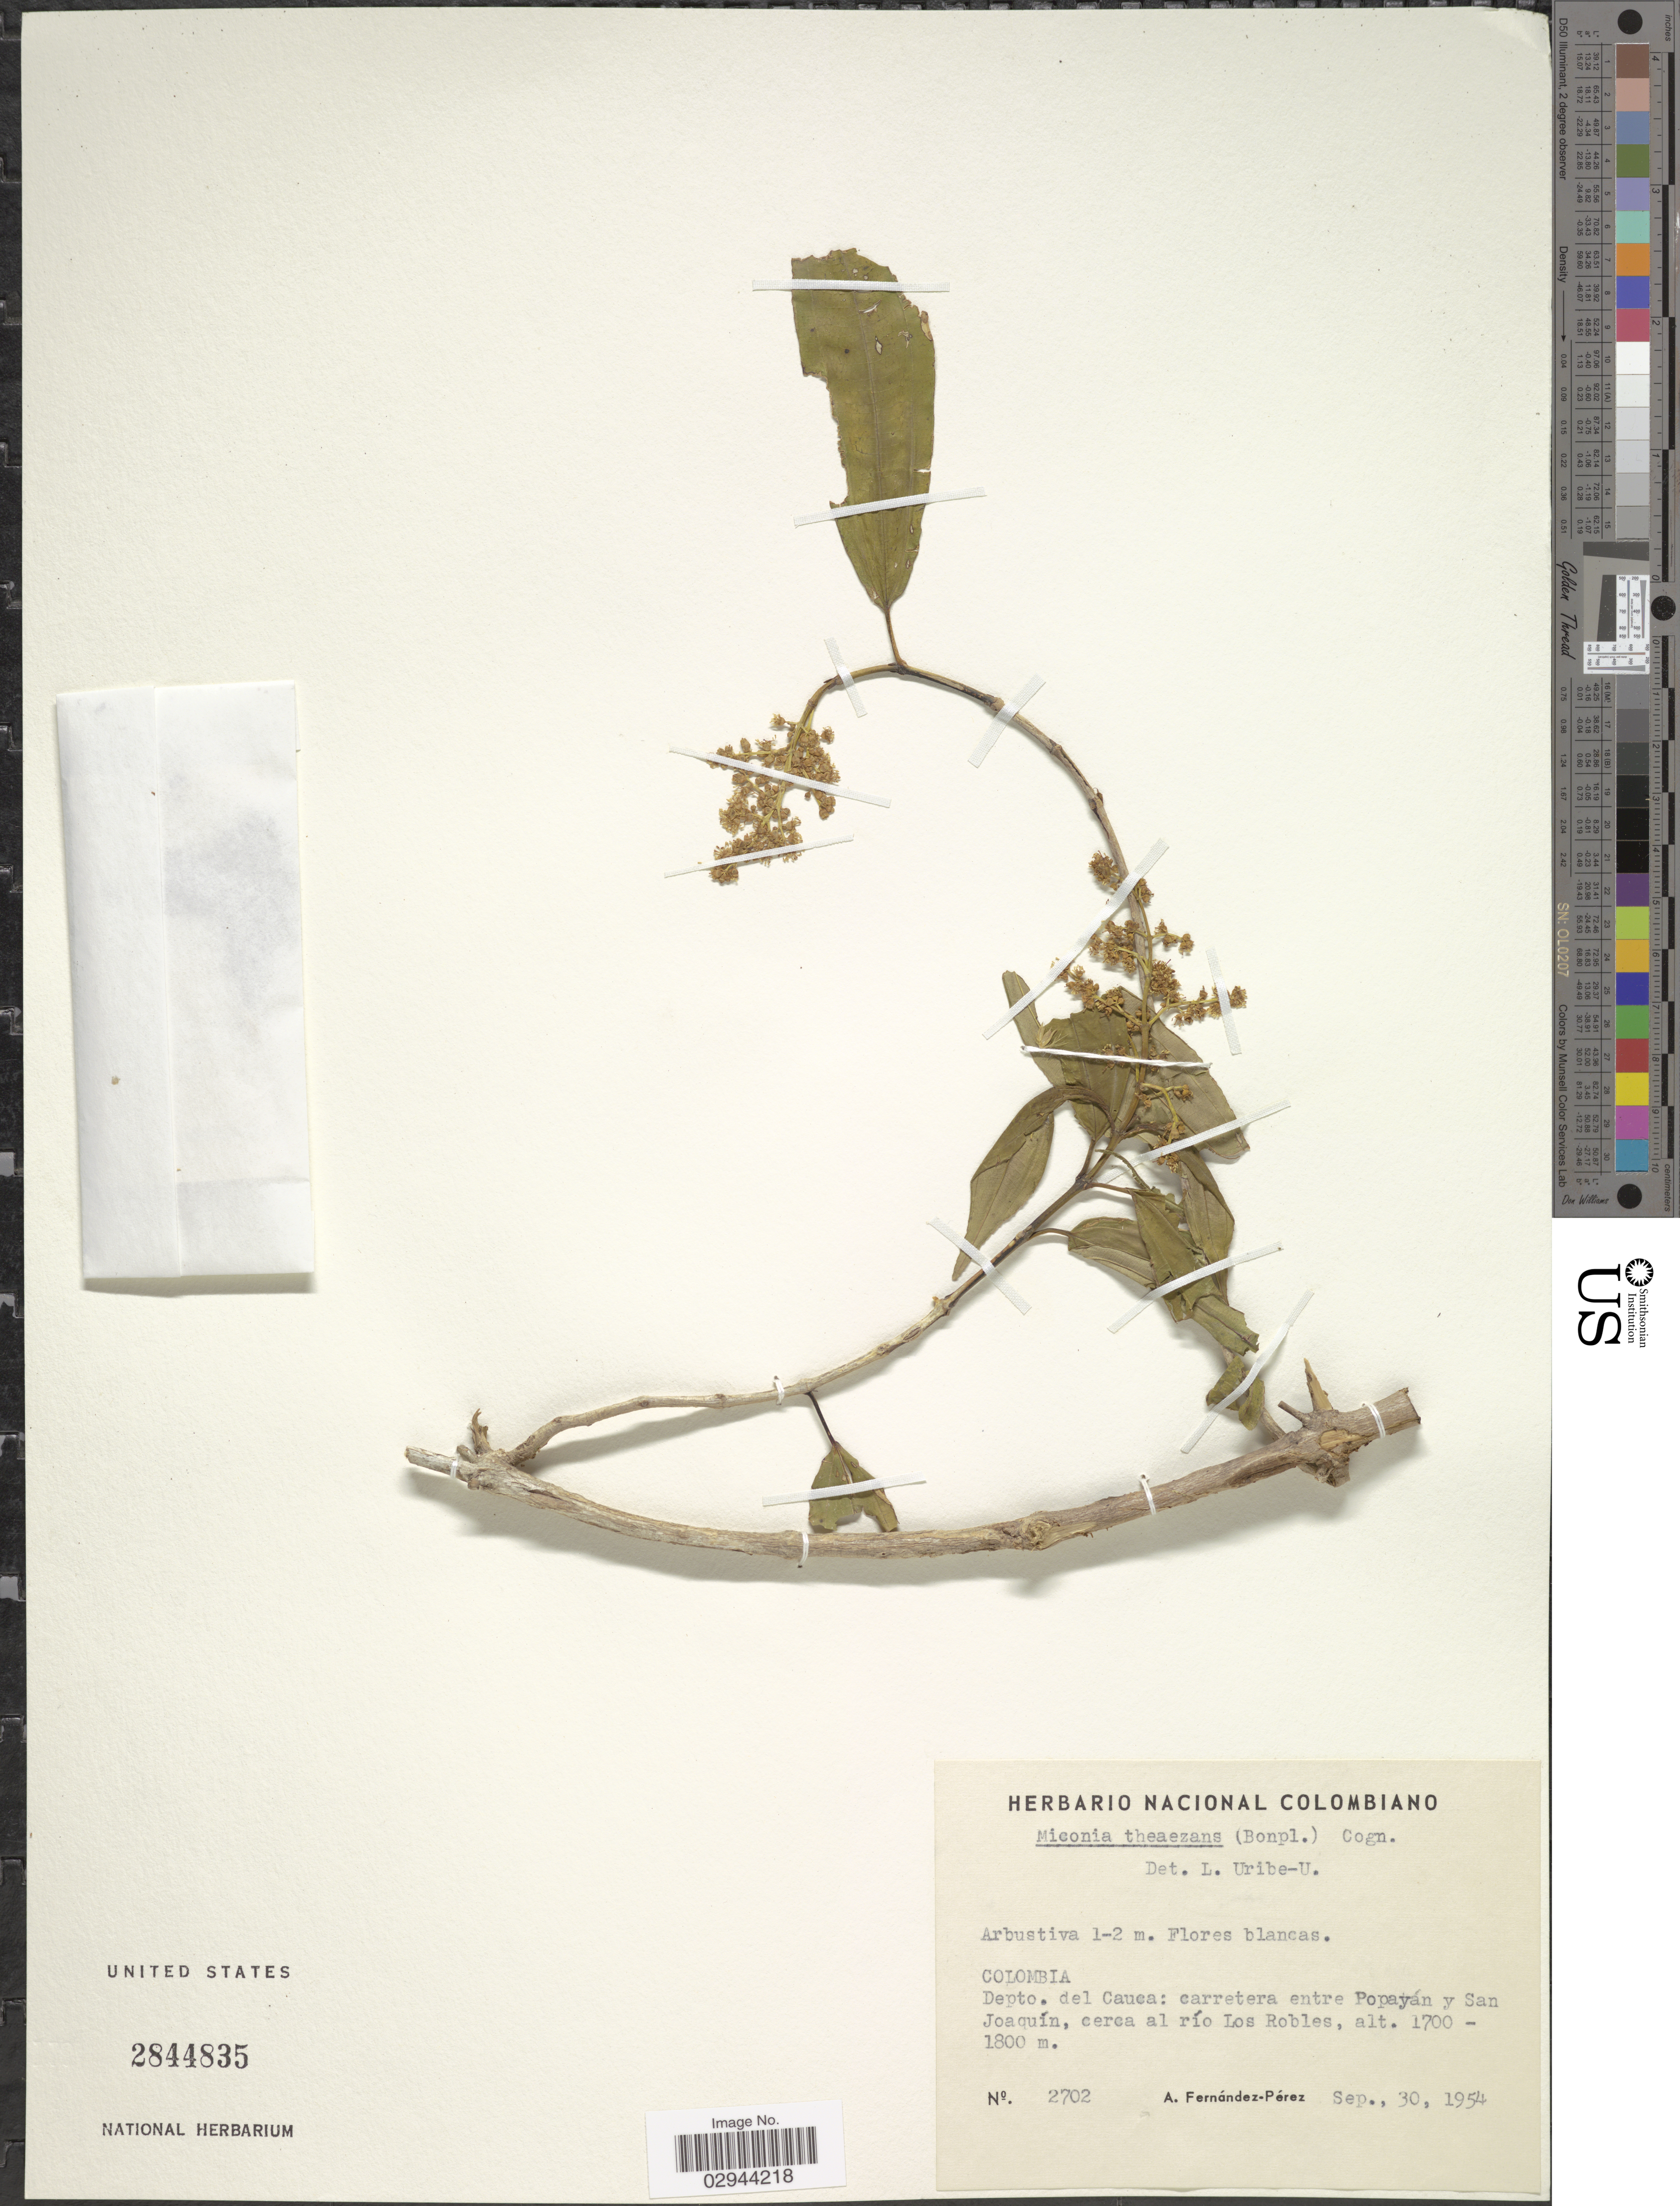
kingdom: Plantae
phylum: Tracheophyta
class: Magnoliopsida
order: Myrtales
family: Melastomataceae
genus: Miconia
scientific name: Miconia theizans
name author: (Bonpl.) Cogn.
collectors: A. Fernández-Pérez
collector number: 2702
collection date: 1954-09-30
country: Colombia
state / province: Cauca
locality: Depto. del Cauca, carretera entre Popayan y San Joaquín, cerca al río Los Robles.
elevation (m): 1700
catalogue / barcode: US 2844835